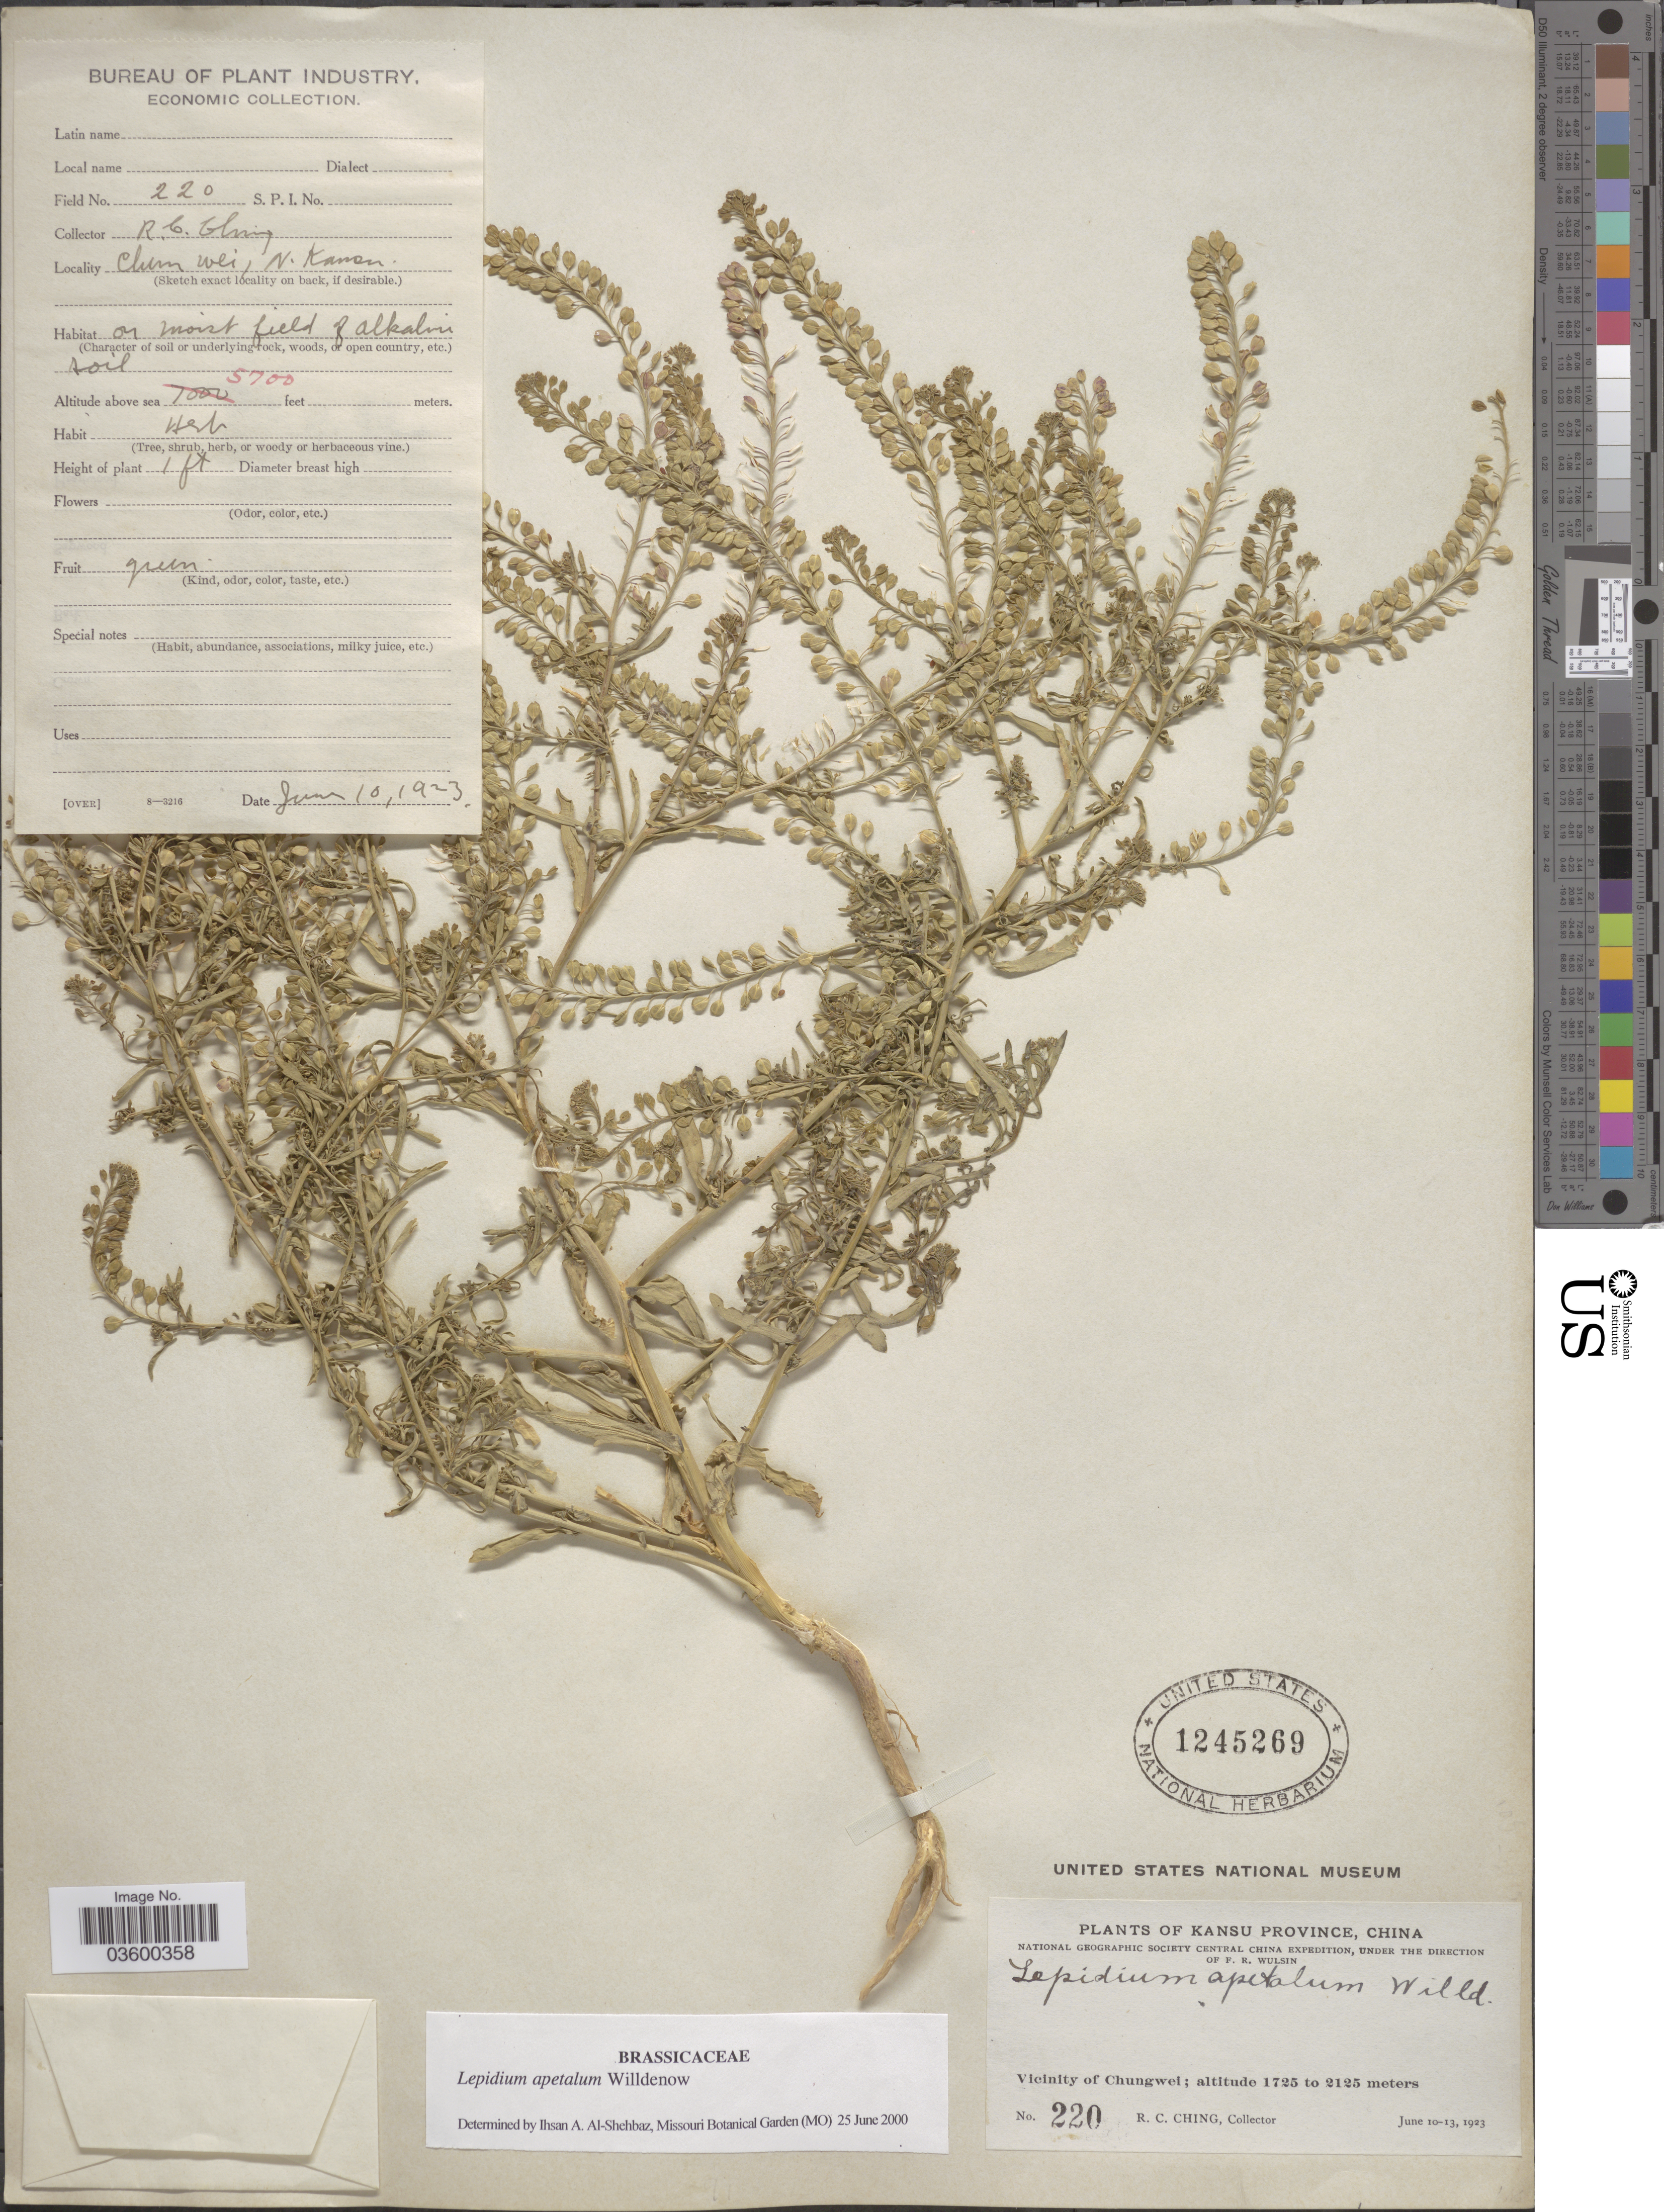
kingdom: Plantae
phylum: Tracheophyta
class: Magnoliopsida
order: Brassicales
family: Brassicaceae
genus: Lepidium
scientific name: Lepidium apetalum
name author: Willd.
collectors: R. C. Ching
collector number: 220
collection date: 1923-06-10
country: China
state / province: Gansu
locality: Kansu Province. Vicinity of Chungwei. Chun Wei, N. Kansu.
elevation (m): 1737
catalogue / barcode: US 1245269